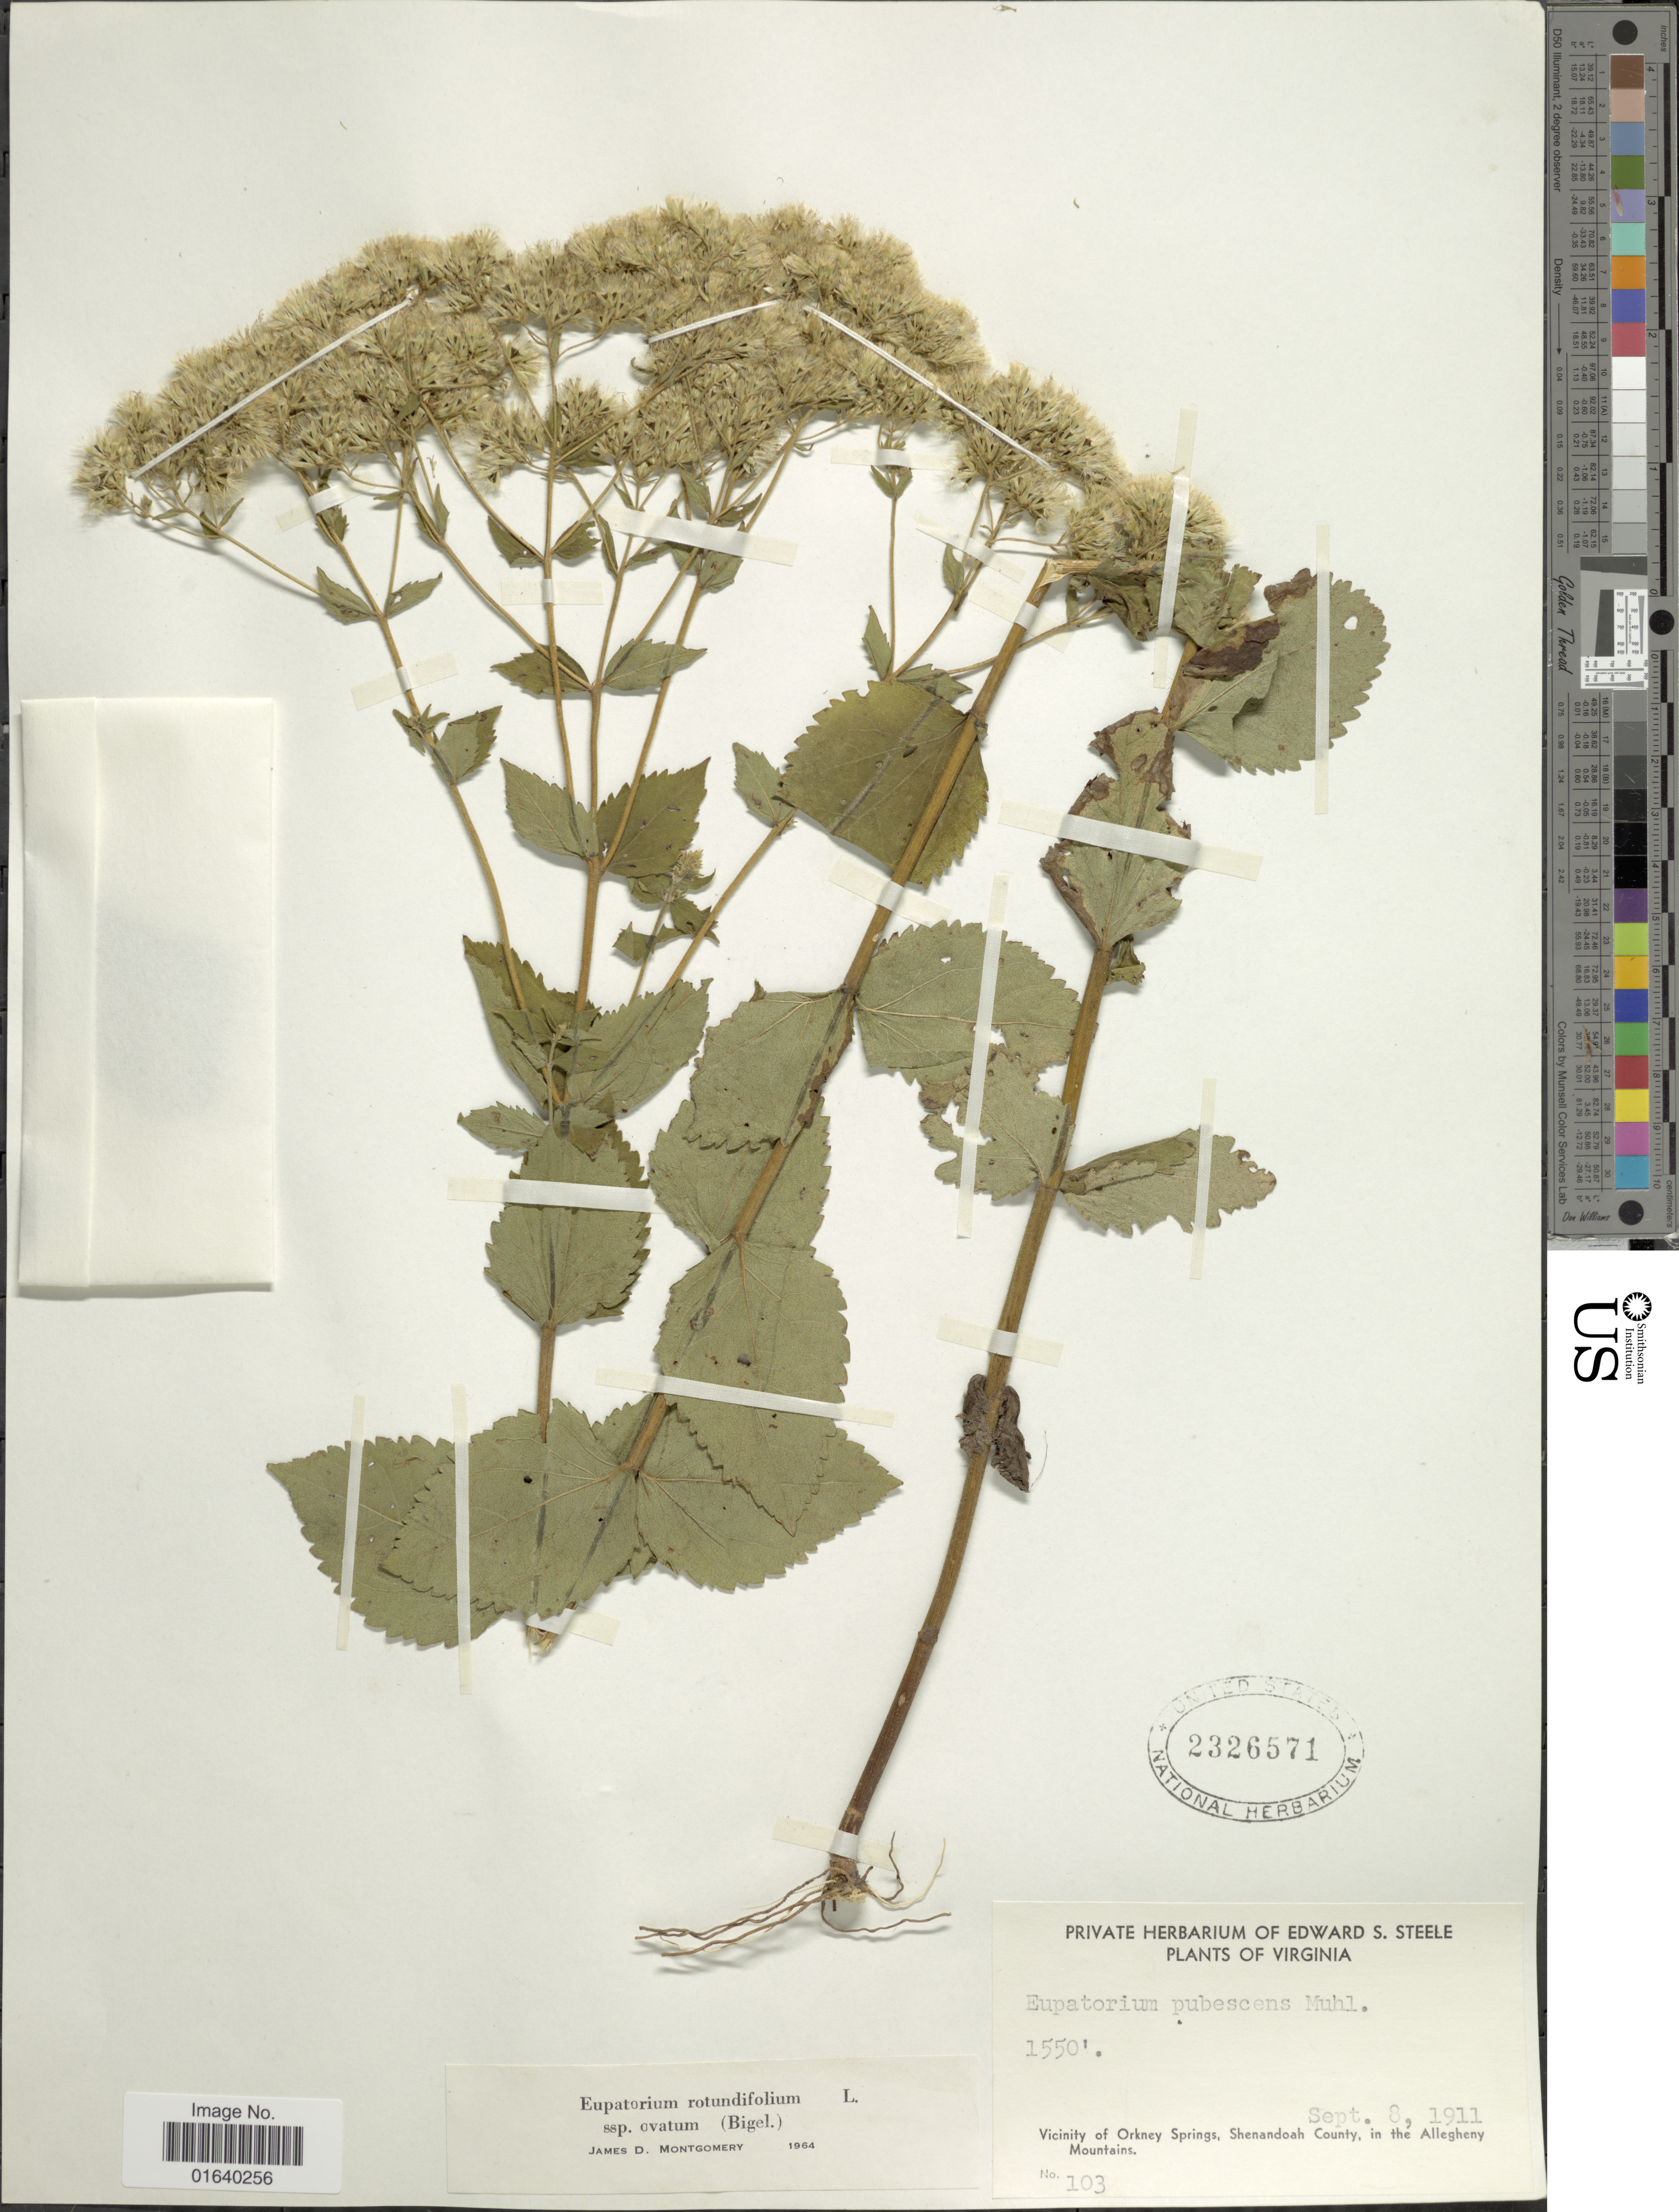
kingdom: Plantae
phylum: Tracheophyta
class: Magnoliopsida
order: Asterales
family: Asteraceae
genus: Eupatorium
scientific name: Eupatorium rotundifolium var. ovatum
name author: (Bigelow) J.D. Montgom. & Fairbrothers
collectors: ex herb. Edward S. Steele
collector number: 103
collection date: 1911-09-08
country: United States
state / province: Virginia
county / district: Shenandoah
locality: Vicinity of Orkney Springs, Shenandoah County, in the Allegheny Mountains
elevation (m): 472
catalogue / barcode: US 2326571